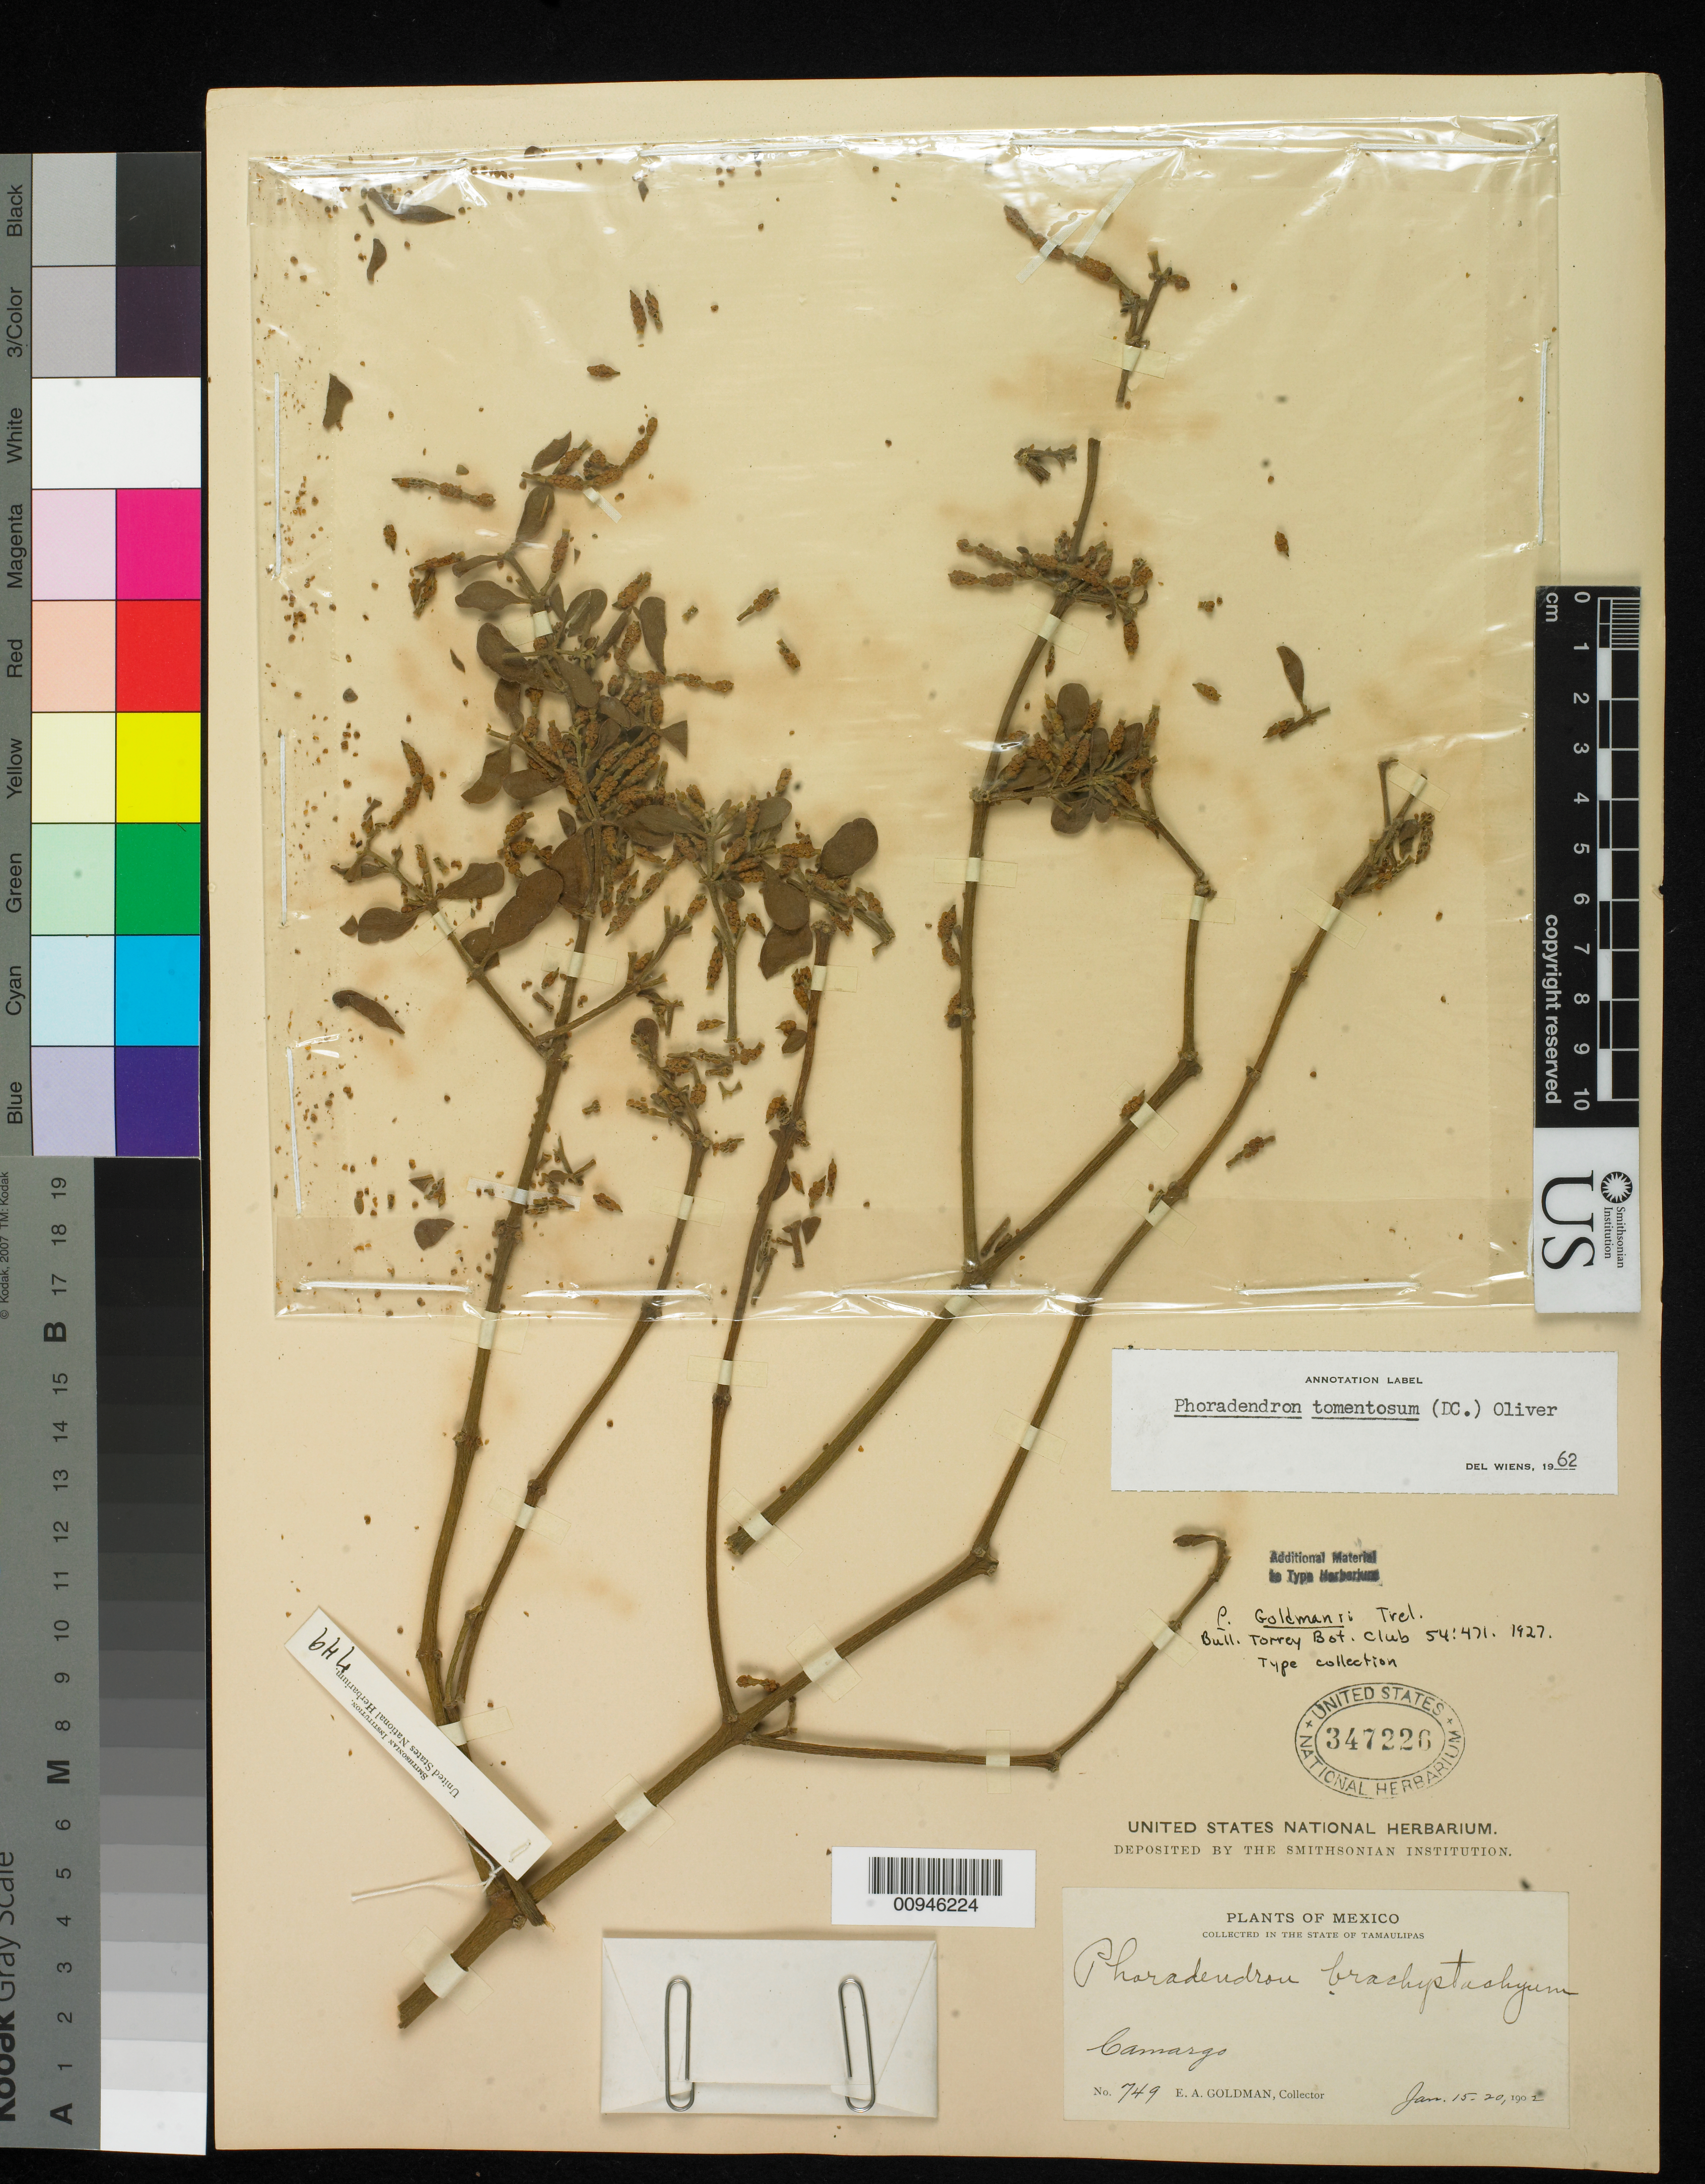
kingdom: Plantae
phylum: Tracheophyta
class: Magnoliopsida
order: Santalales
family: Viscaceae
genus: Phoradendron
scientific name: Phoradendron goldmanii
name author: Trel.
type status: Syntype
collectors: E. A. Goldman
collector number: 749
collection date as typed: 15 Jan 1902 to 20 Jan 1902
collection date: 1902-01-15/1902-01-20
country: Mexico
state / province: Tamaulipas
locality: Camargo.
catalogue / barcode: US 347226